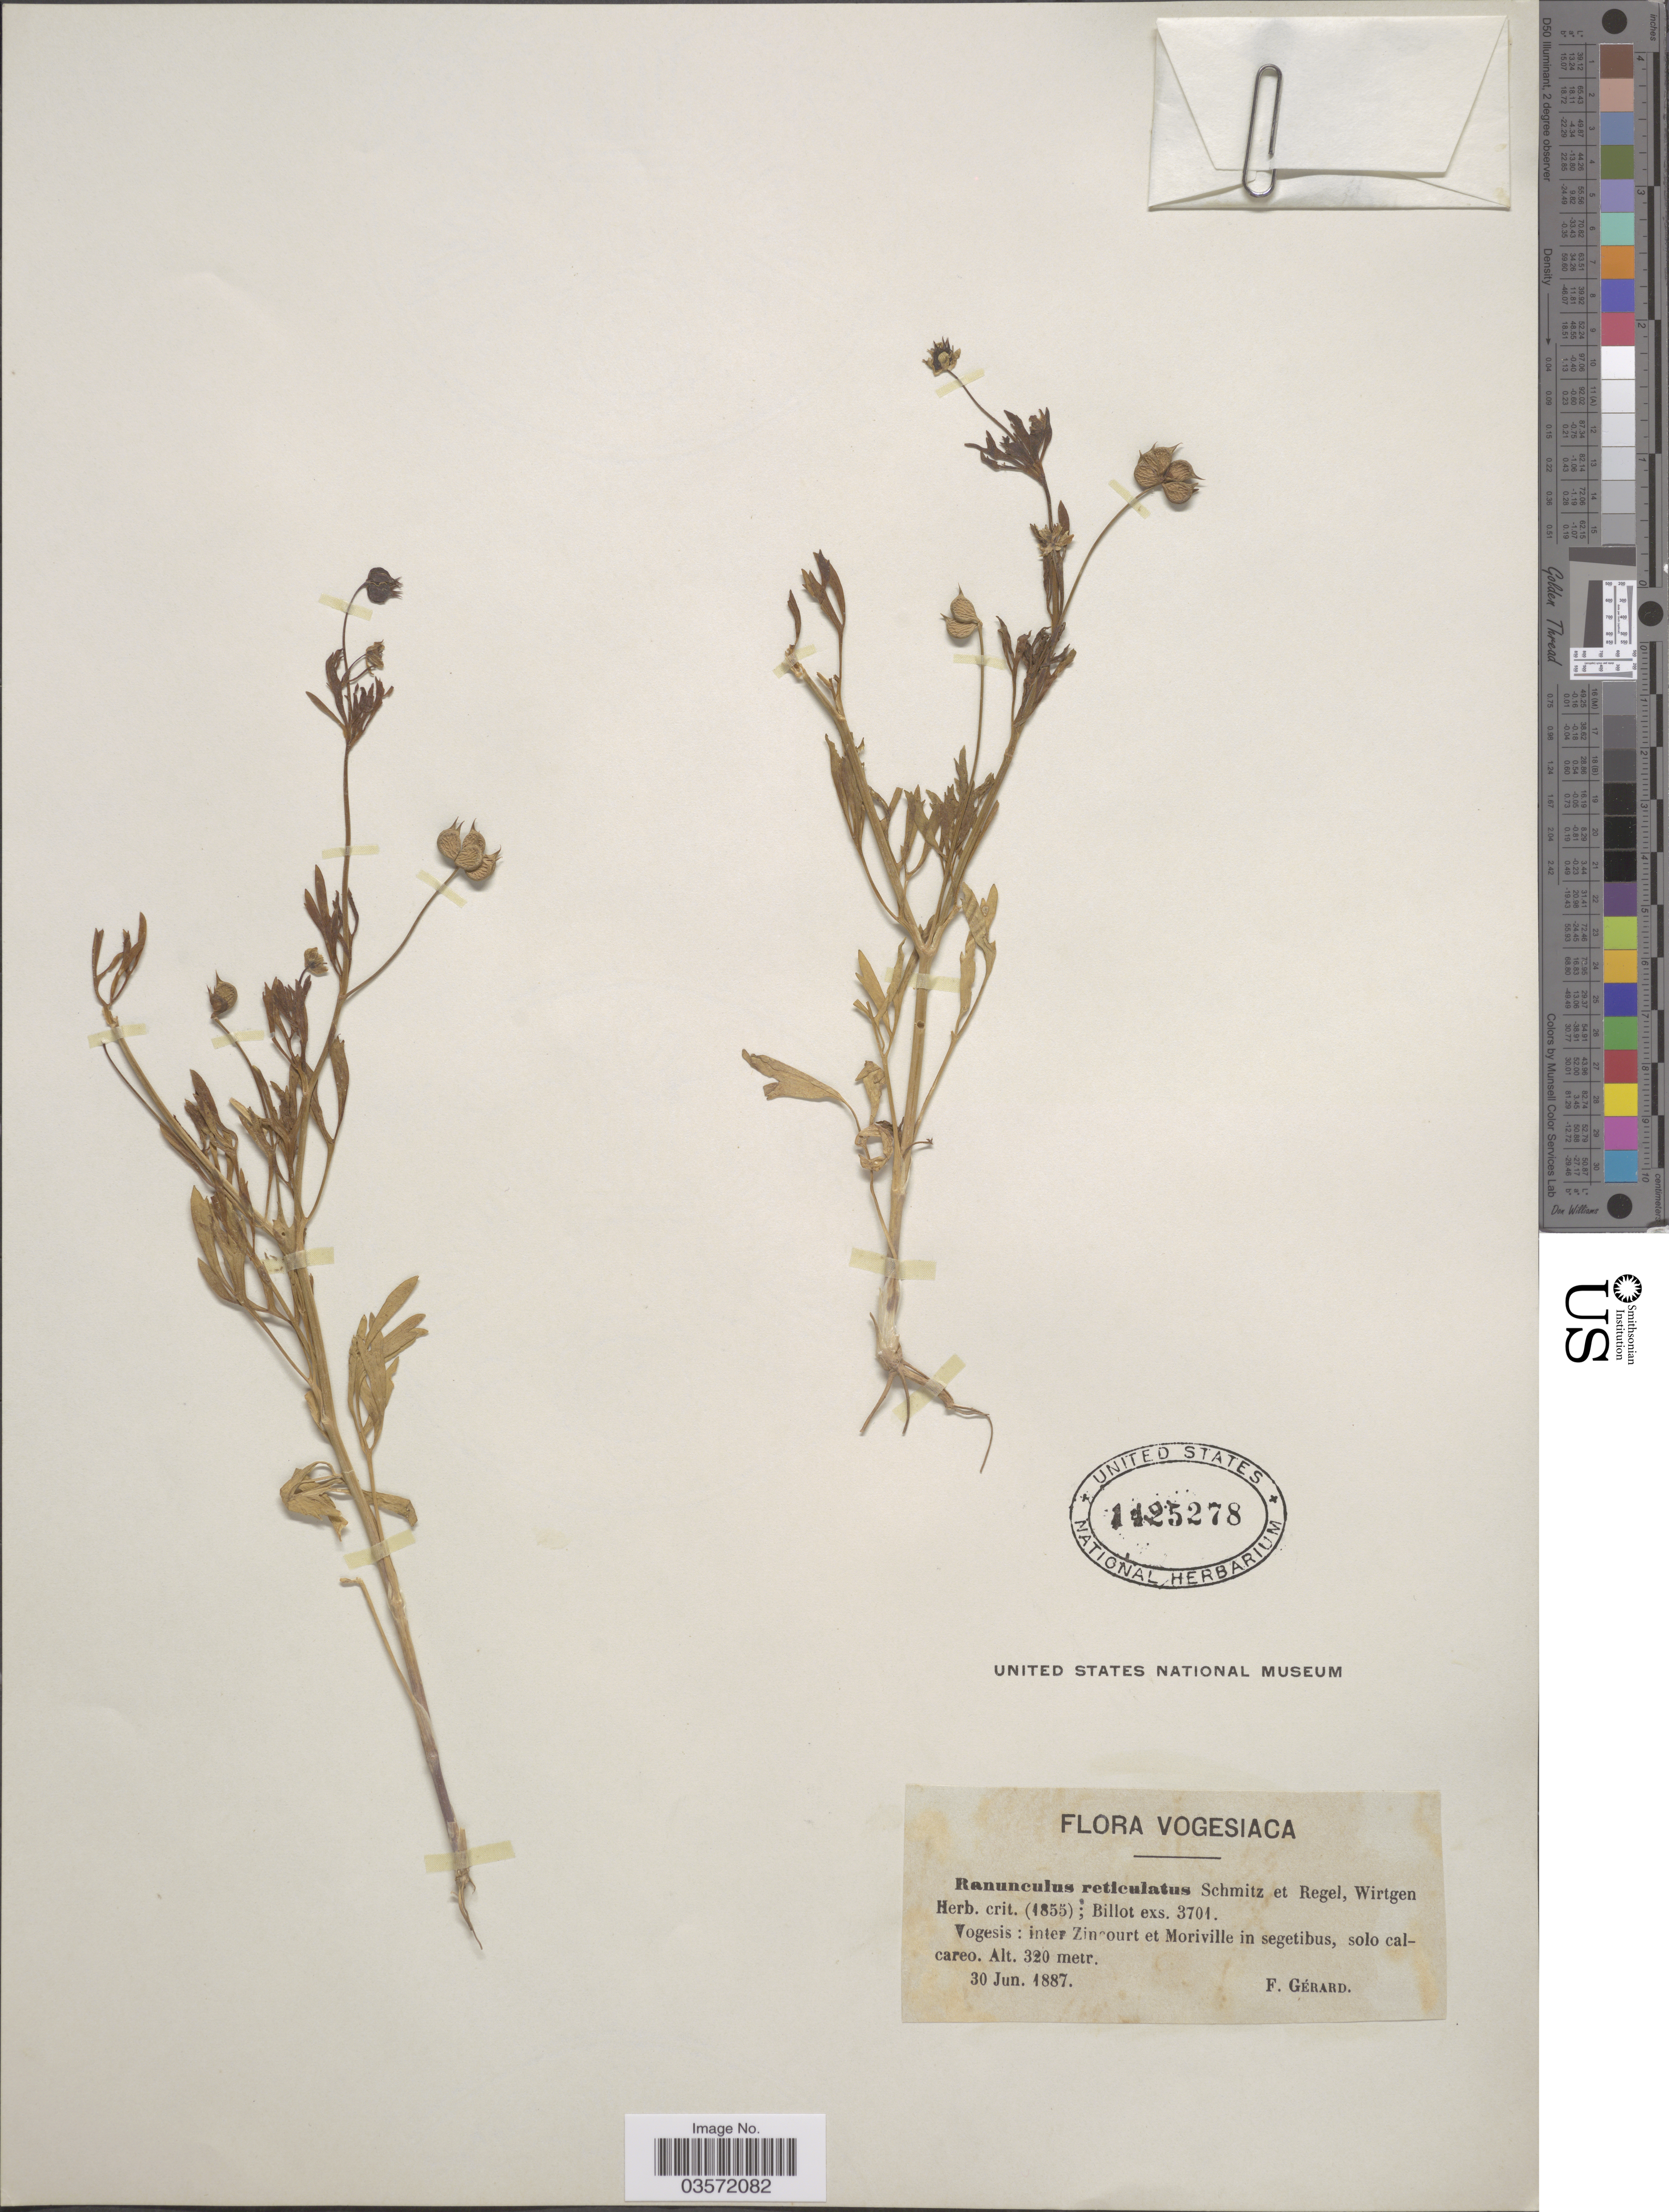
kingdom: Plantae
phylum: Tracheophyta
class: Magnoliopsida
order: Ranunculales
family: Ranunculaceae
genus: Ranunculus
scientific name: Ranunculus reticulatus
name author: Colenso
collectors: F. Gérard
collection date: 1887-06-30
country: France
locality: Vogesis: inter Zincourt et Moriville in segetibus, solo calcareo.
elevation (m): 320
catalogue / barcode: US 1125278